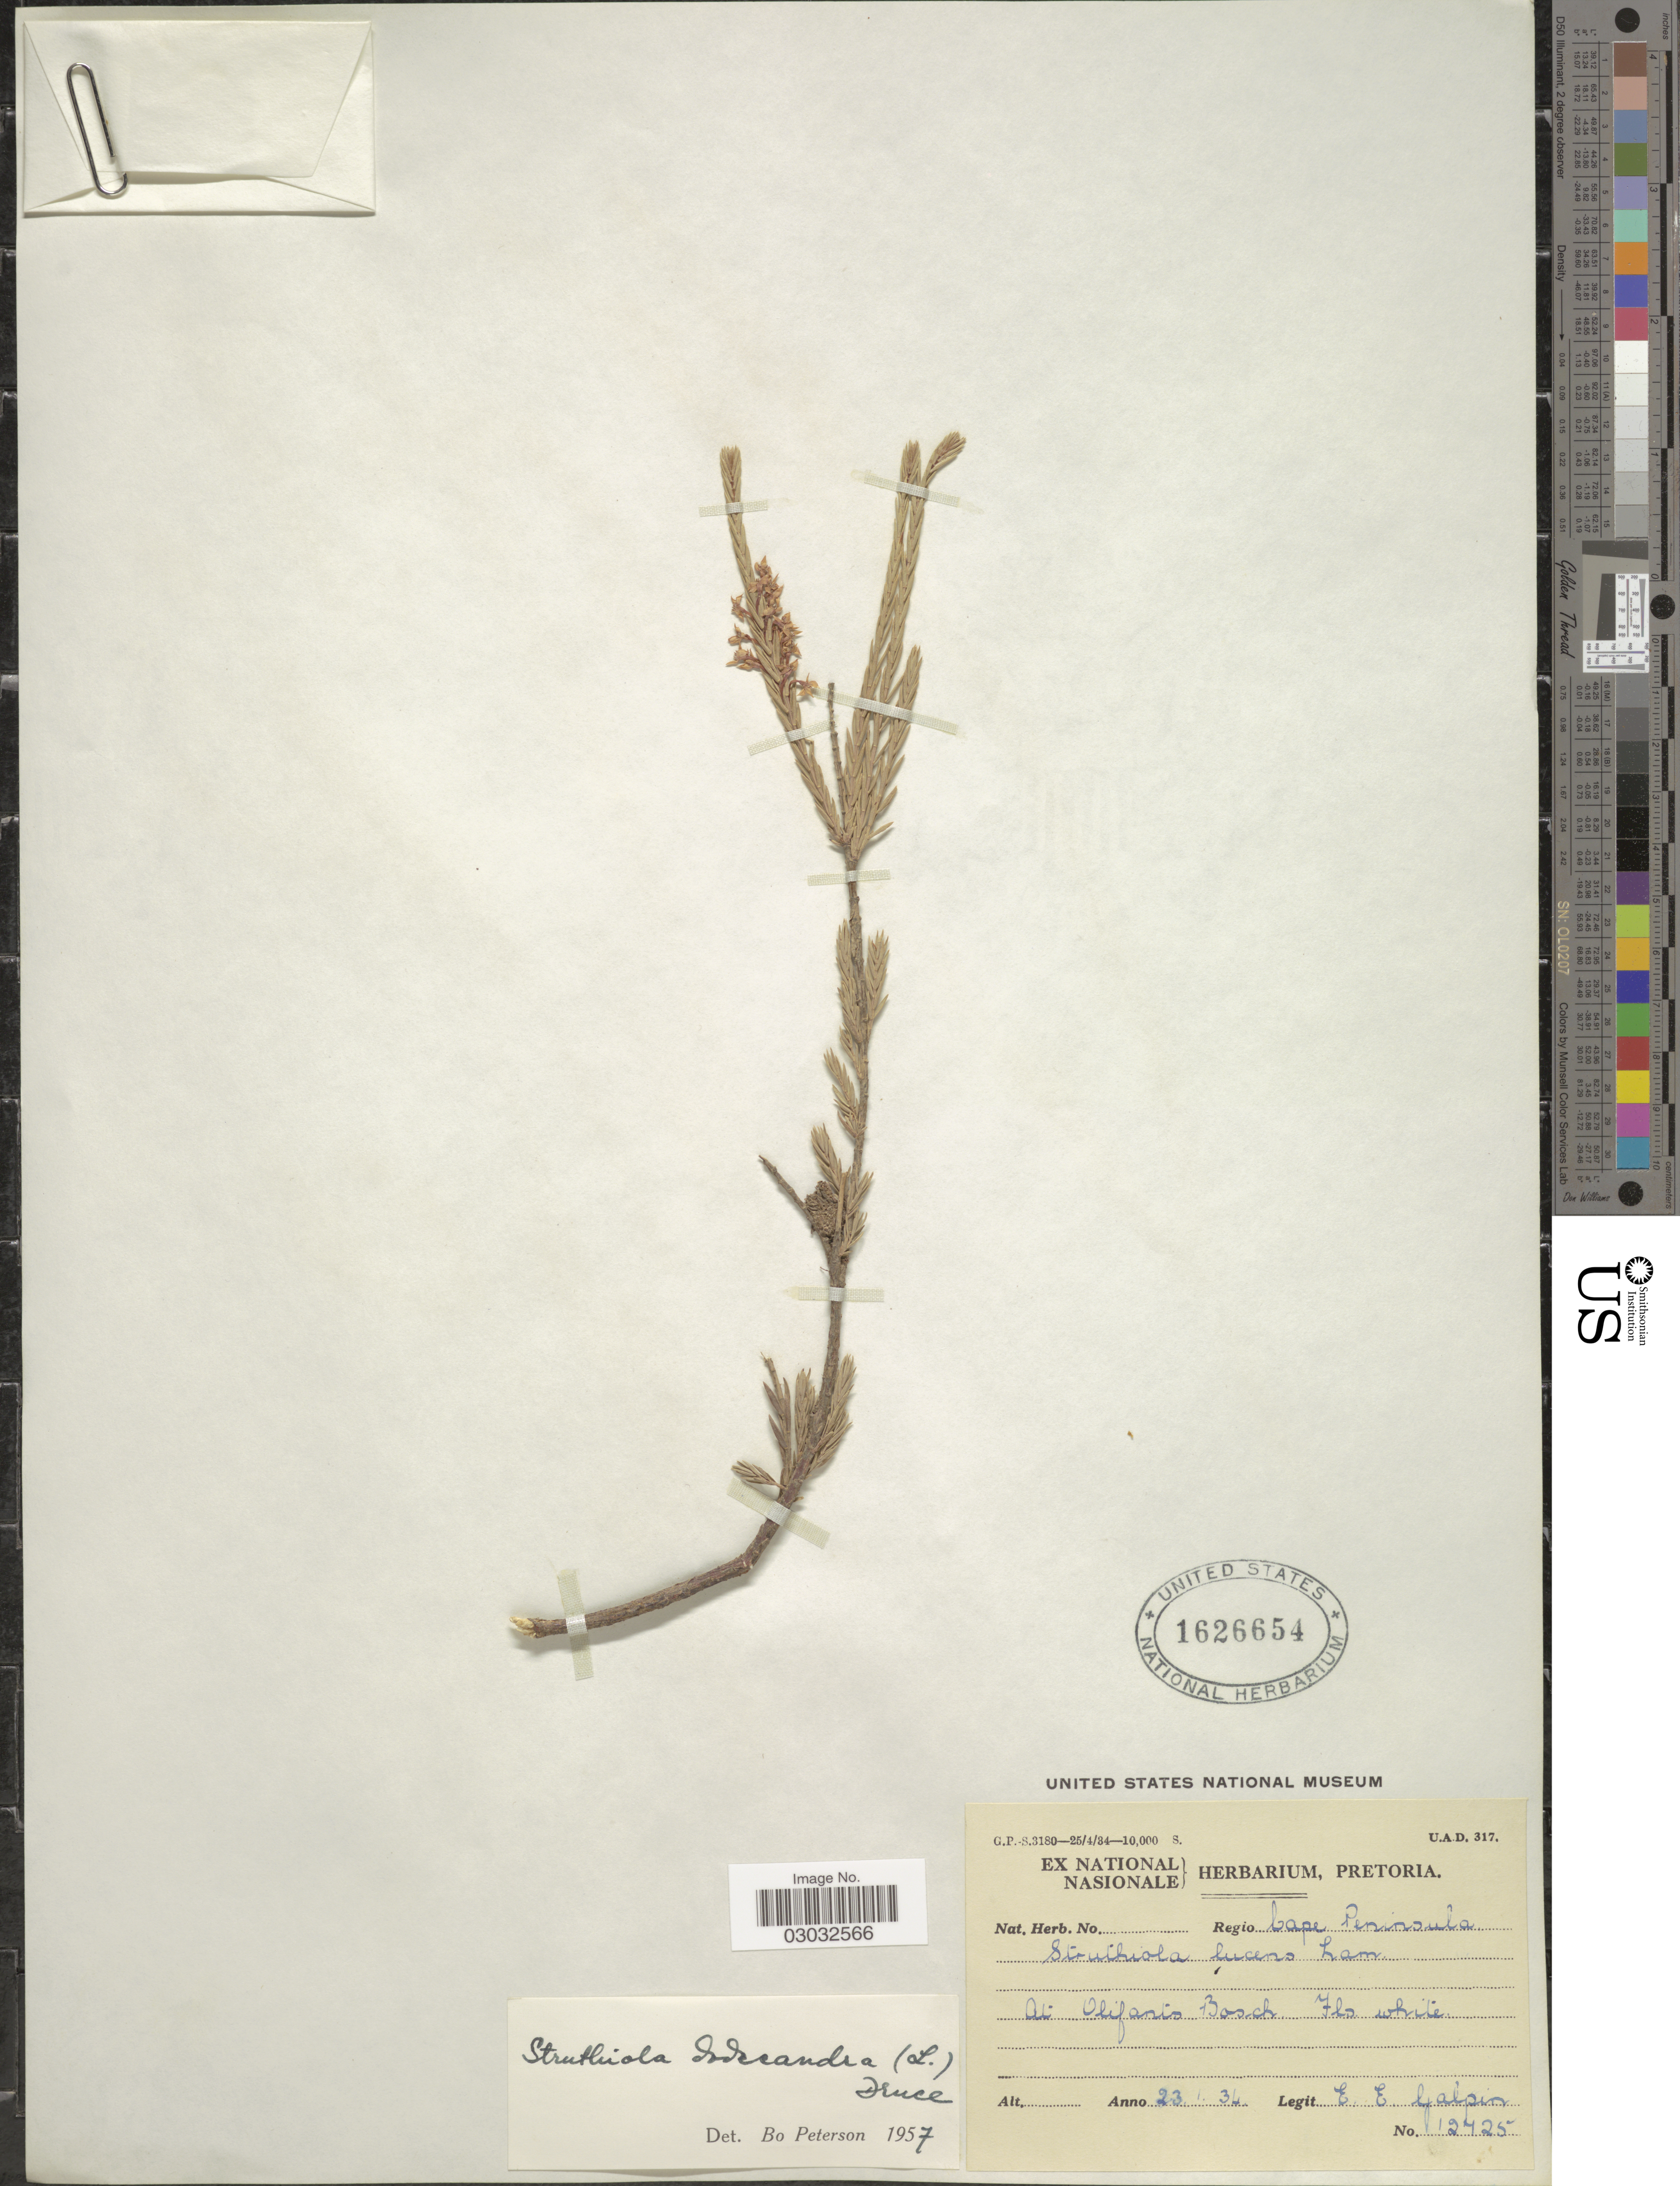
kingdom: Plantae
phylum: Tracheophyta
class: Magnoliopsida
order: Malvales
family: Thymelaeaceae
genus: Struthiola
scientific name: Struthiola dodecandra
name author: (L.) Druce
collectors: E. Galpin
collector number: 12725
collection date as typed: Transcribed d/m/y: 23/1/34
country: South Africa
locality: Regio Cape Peninsula. At Olifants Bosch.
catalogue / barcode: US 1626654